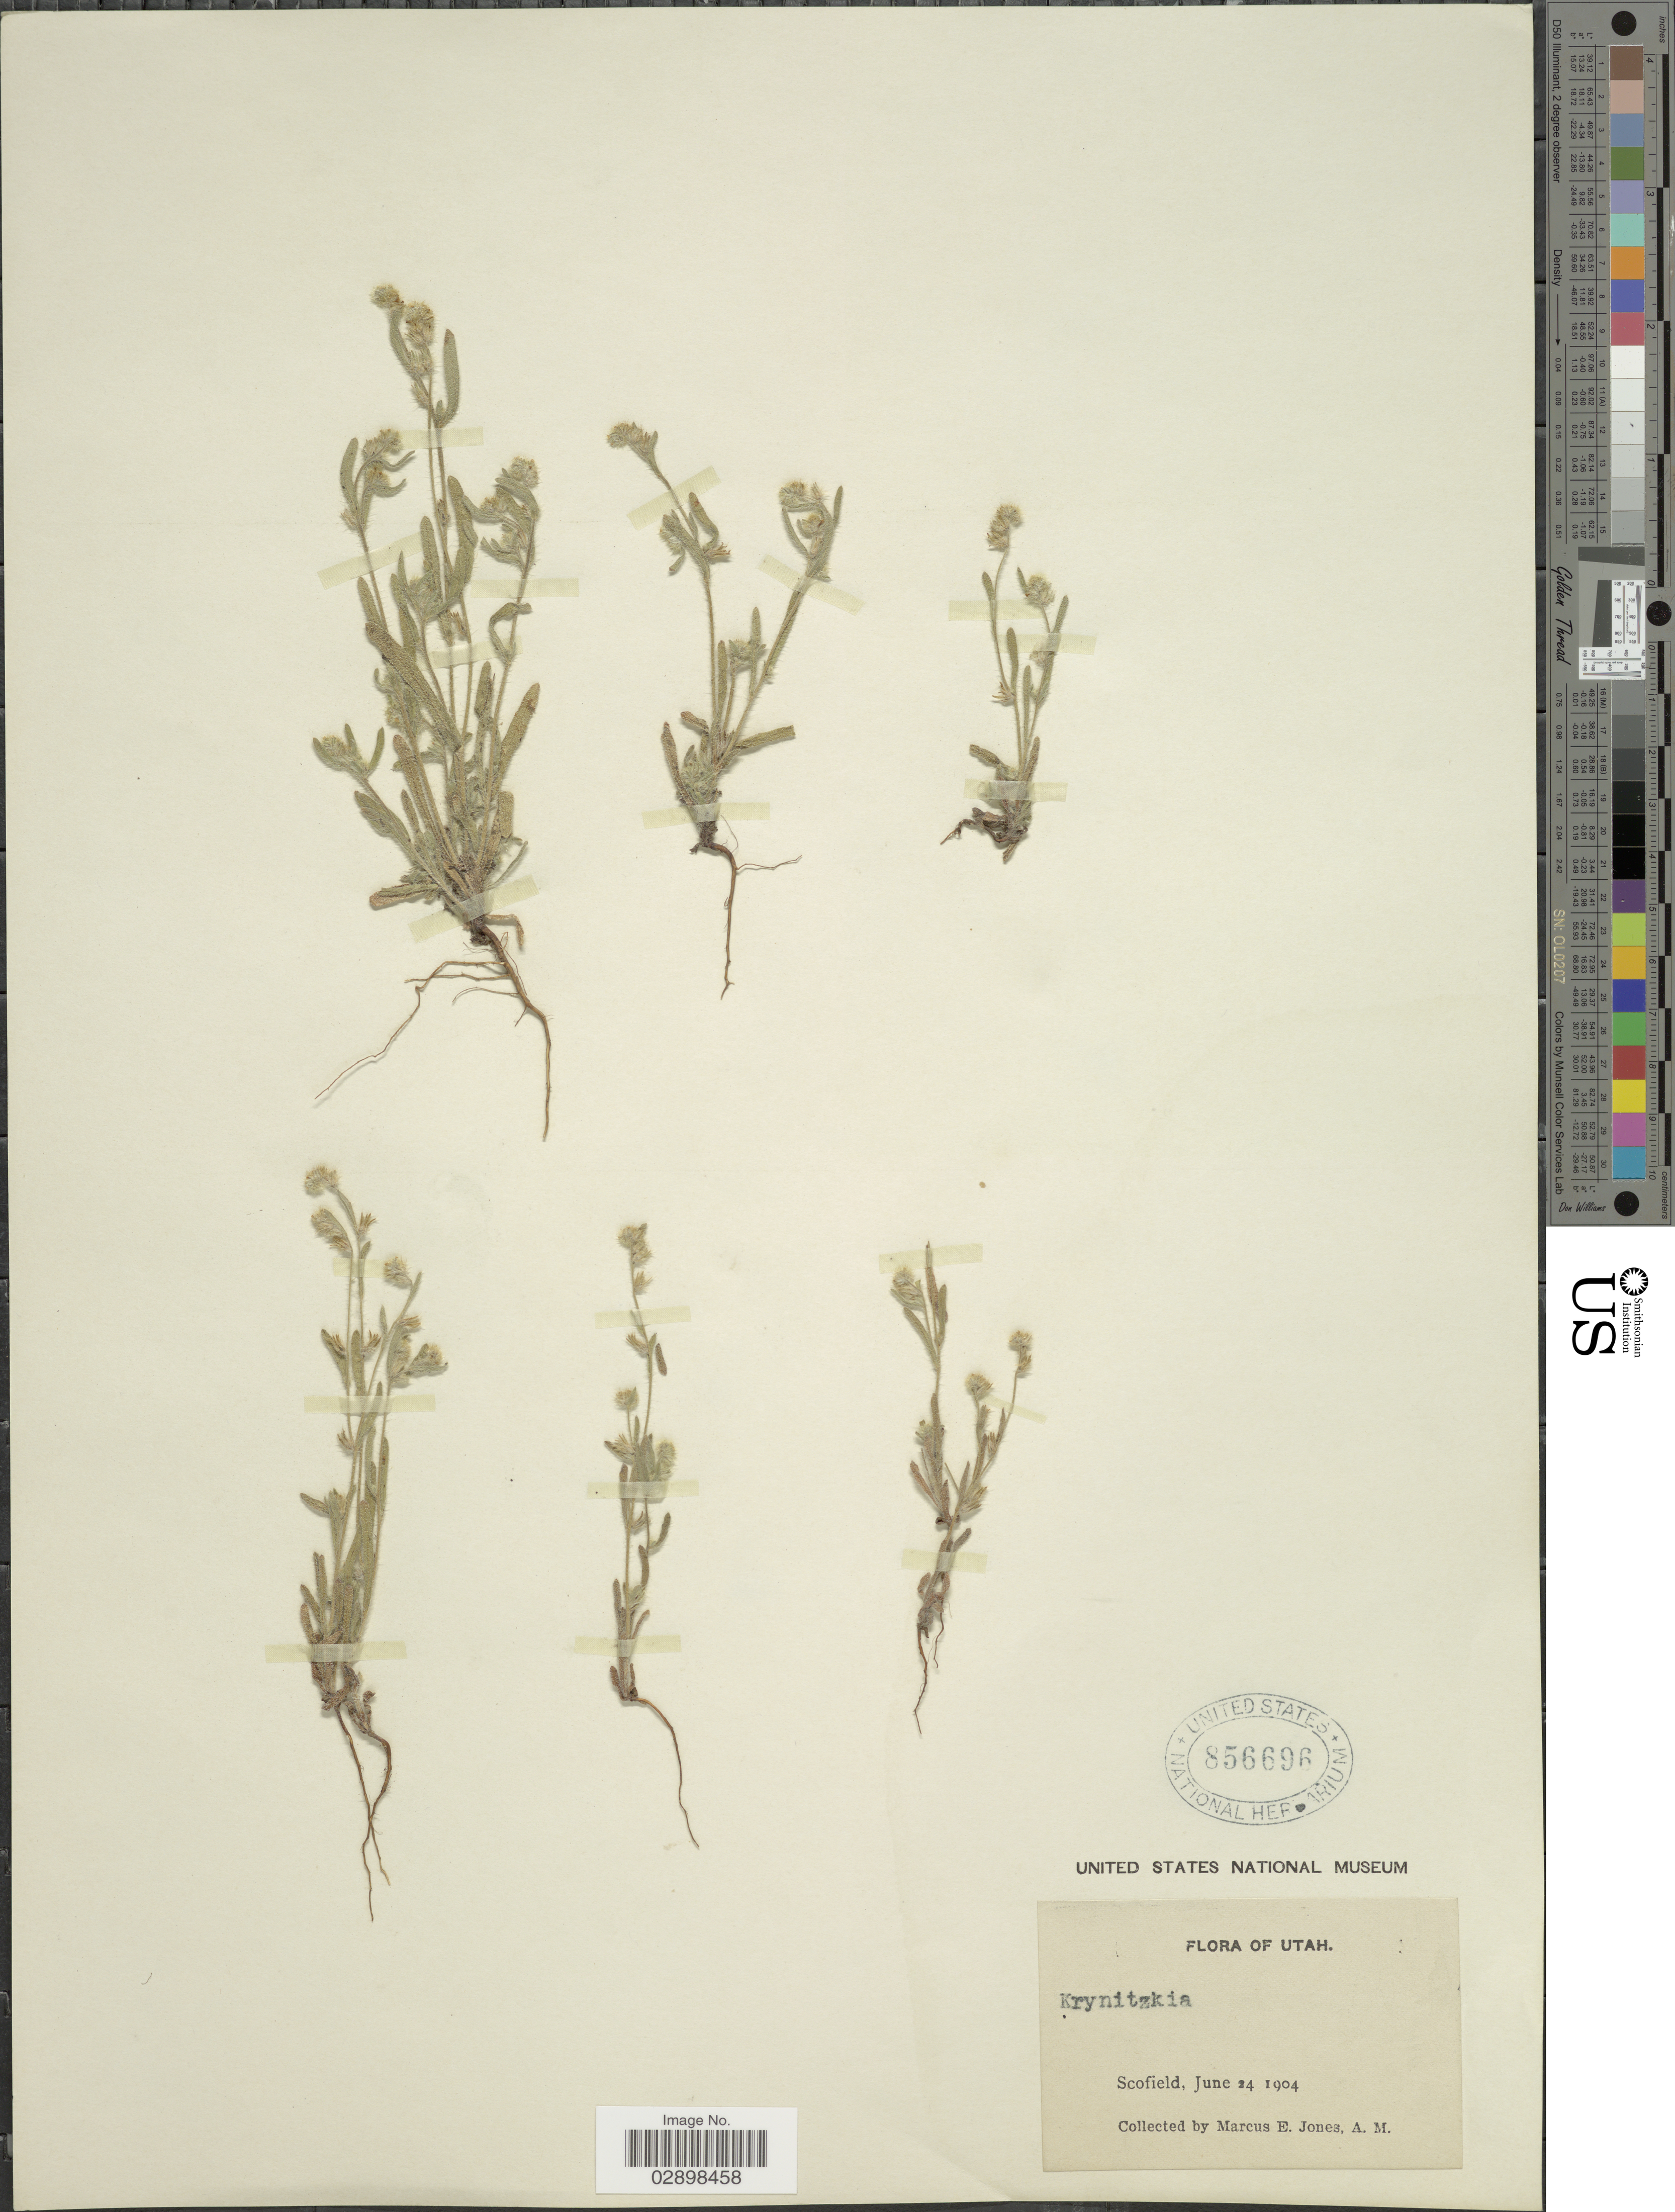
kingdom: Plantae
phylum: Tracheophyta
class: Magnoliopsida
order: Boraginales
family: Boraginaceae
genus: Cryptantha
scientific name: Cryptantha watsonii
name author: (A. Gray) Greene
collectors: M. E. Jones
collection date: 1904-06-24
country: United States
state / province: Utah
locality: Scofield.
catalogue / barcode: US 856696